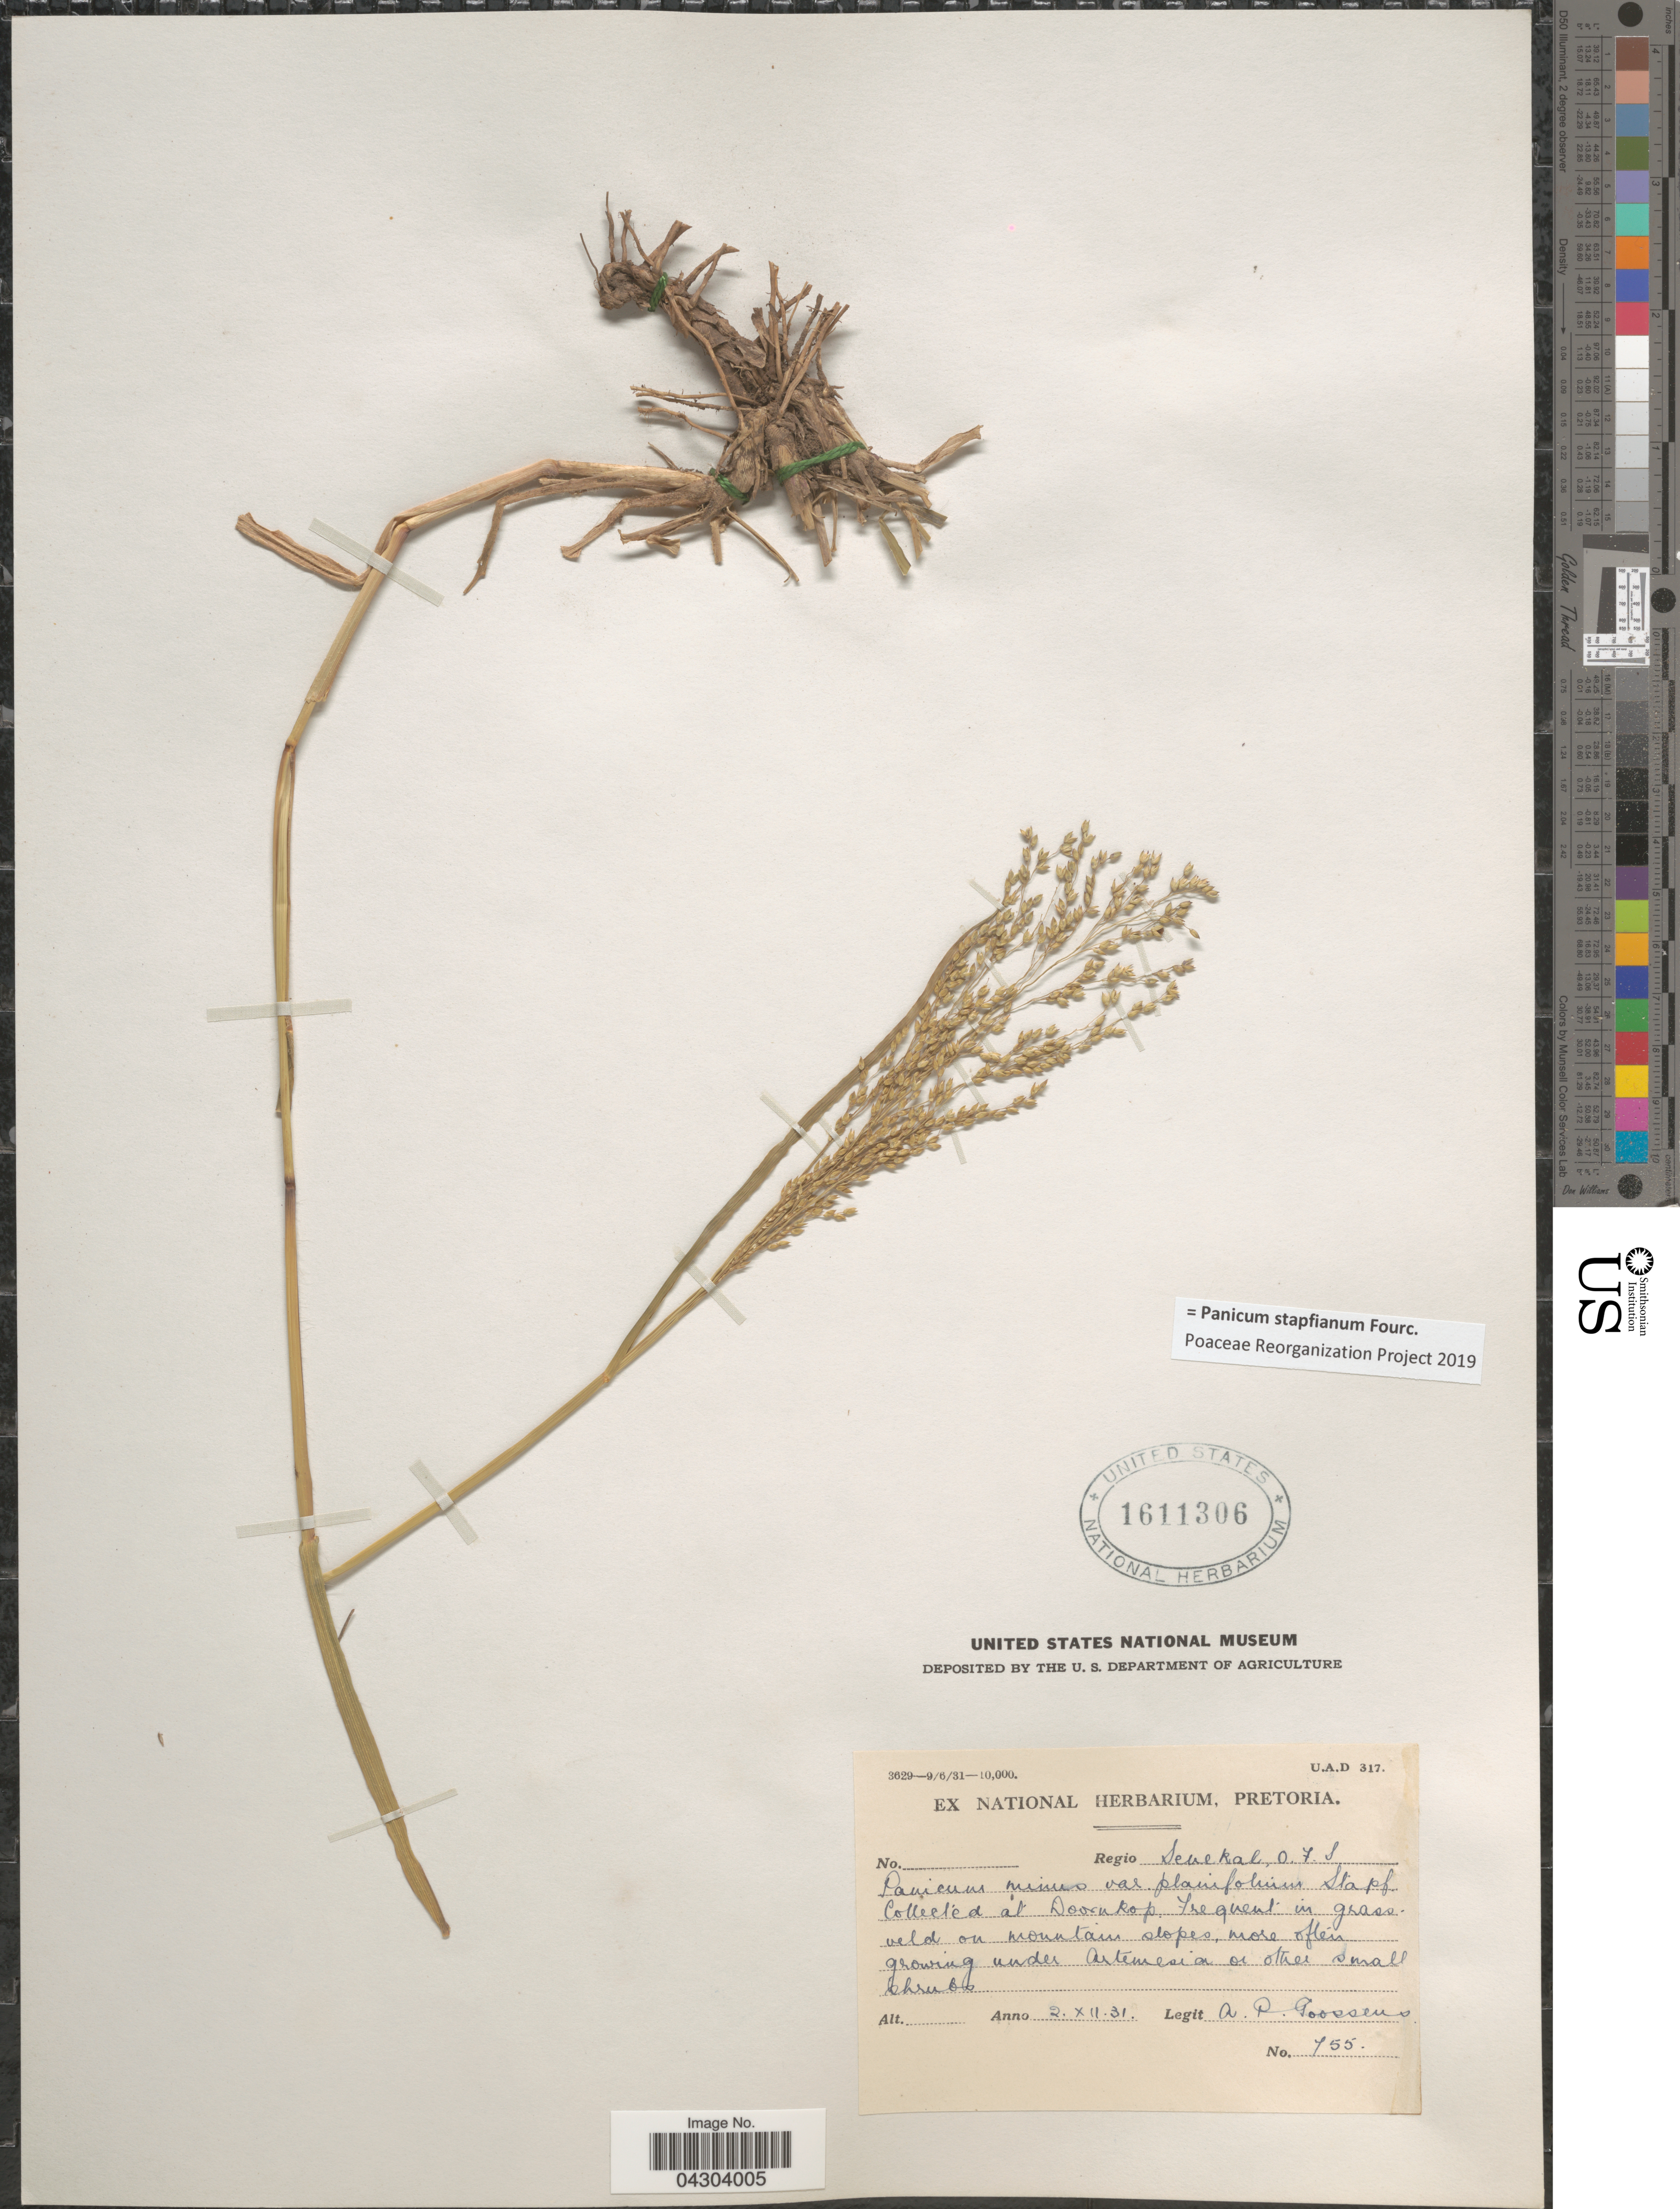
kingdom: Plantae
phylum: Tracheophyta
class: Liliopsida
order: Poales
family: Poaceae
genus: Panicum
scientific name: Panicum stapfianum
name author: Fourc.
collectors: A. P. G. Goossens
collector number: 755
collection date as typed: Transcribed d/m/y: 2/12/31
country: South Africa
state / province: Free State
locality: Regio Senekal, O.F.S. At Doornkop.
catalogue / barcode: US 1611306